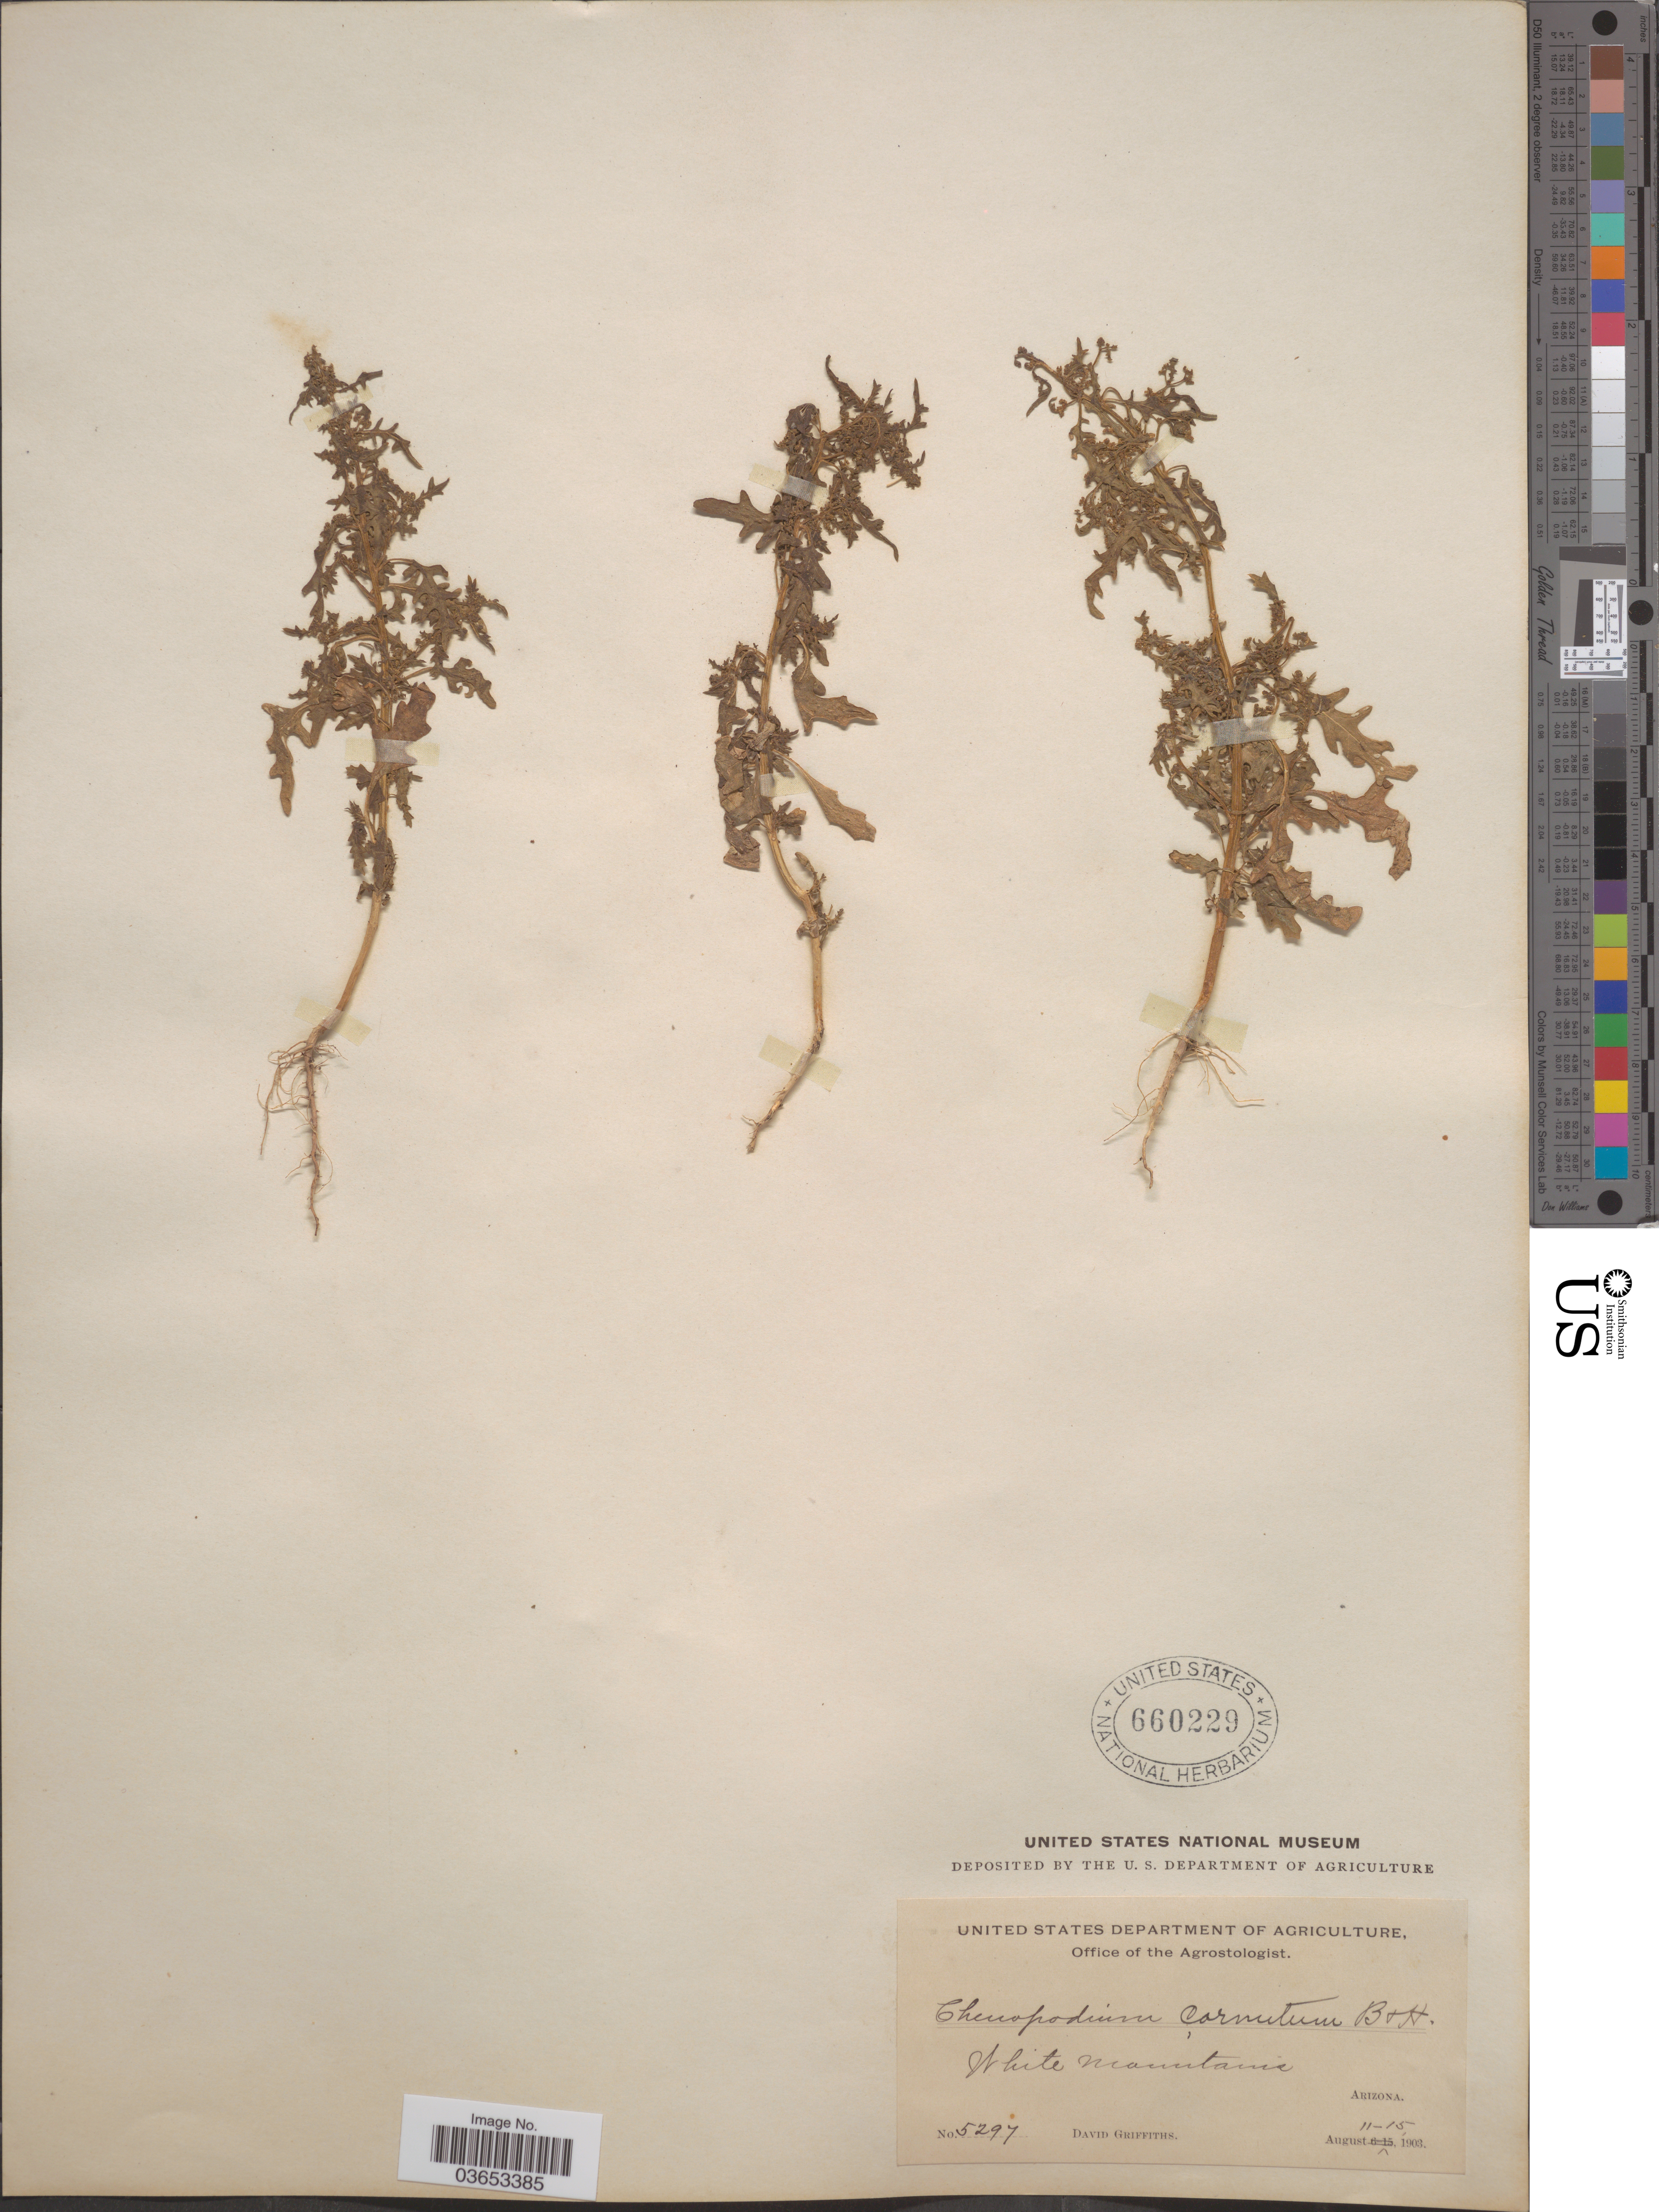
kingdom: Plantae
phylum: Tracheophyta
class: Magnoliopsida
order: Caryophyllales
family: Amaranthaceae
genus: Chenopodium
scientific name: Chenopodium incisum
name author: Poir.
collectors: D. Griffiths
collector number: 5297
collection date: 1903-08-11/1903-08-15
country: United States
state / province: Arizona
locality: White Mountains.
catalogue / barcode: US 660229